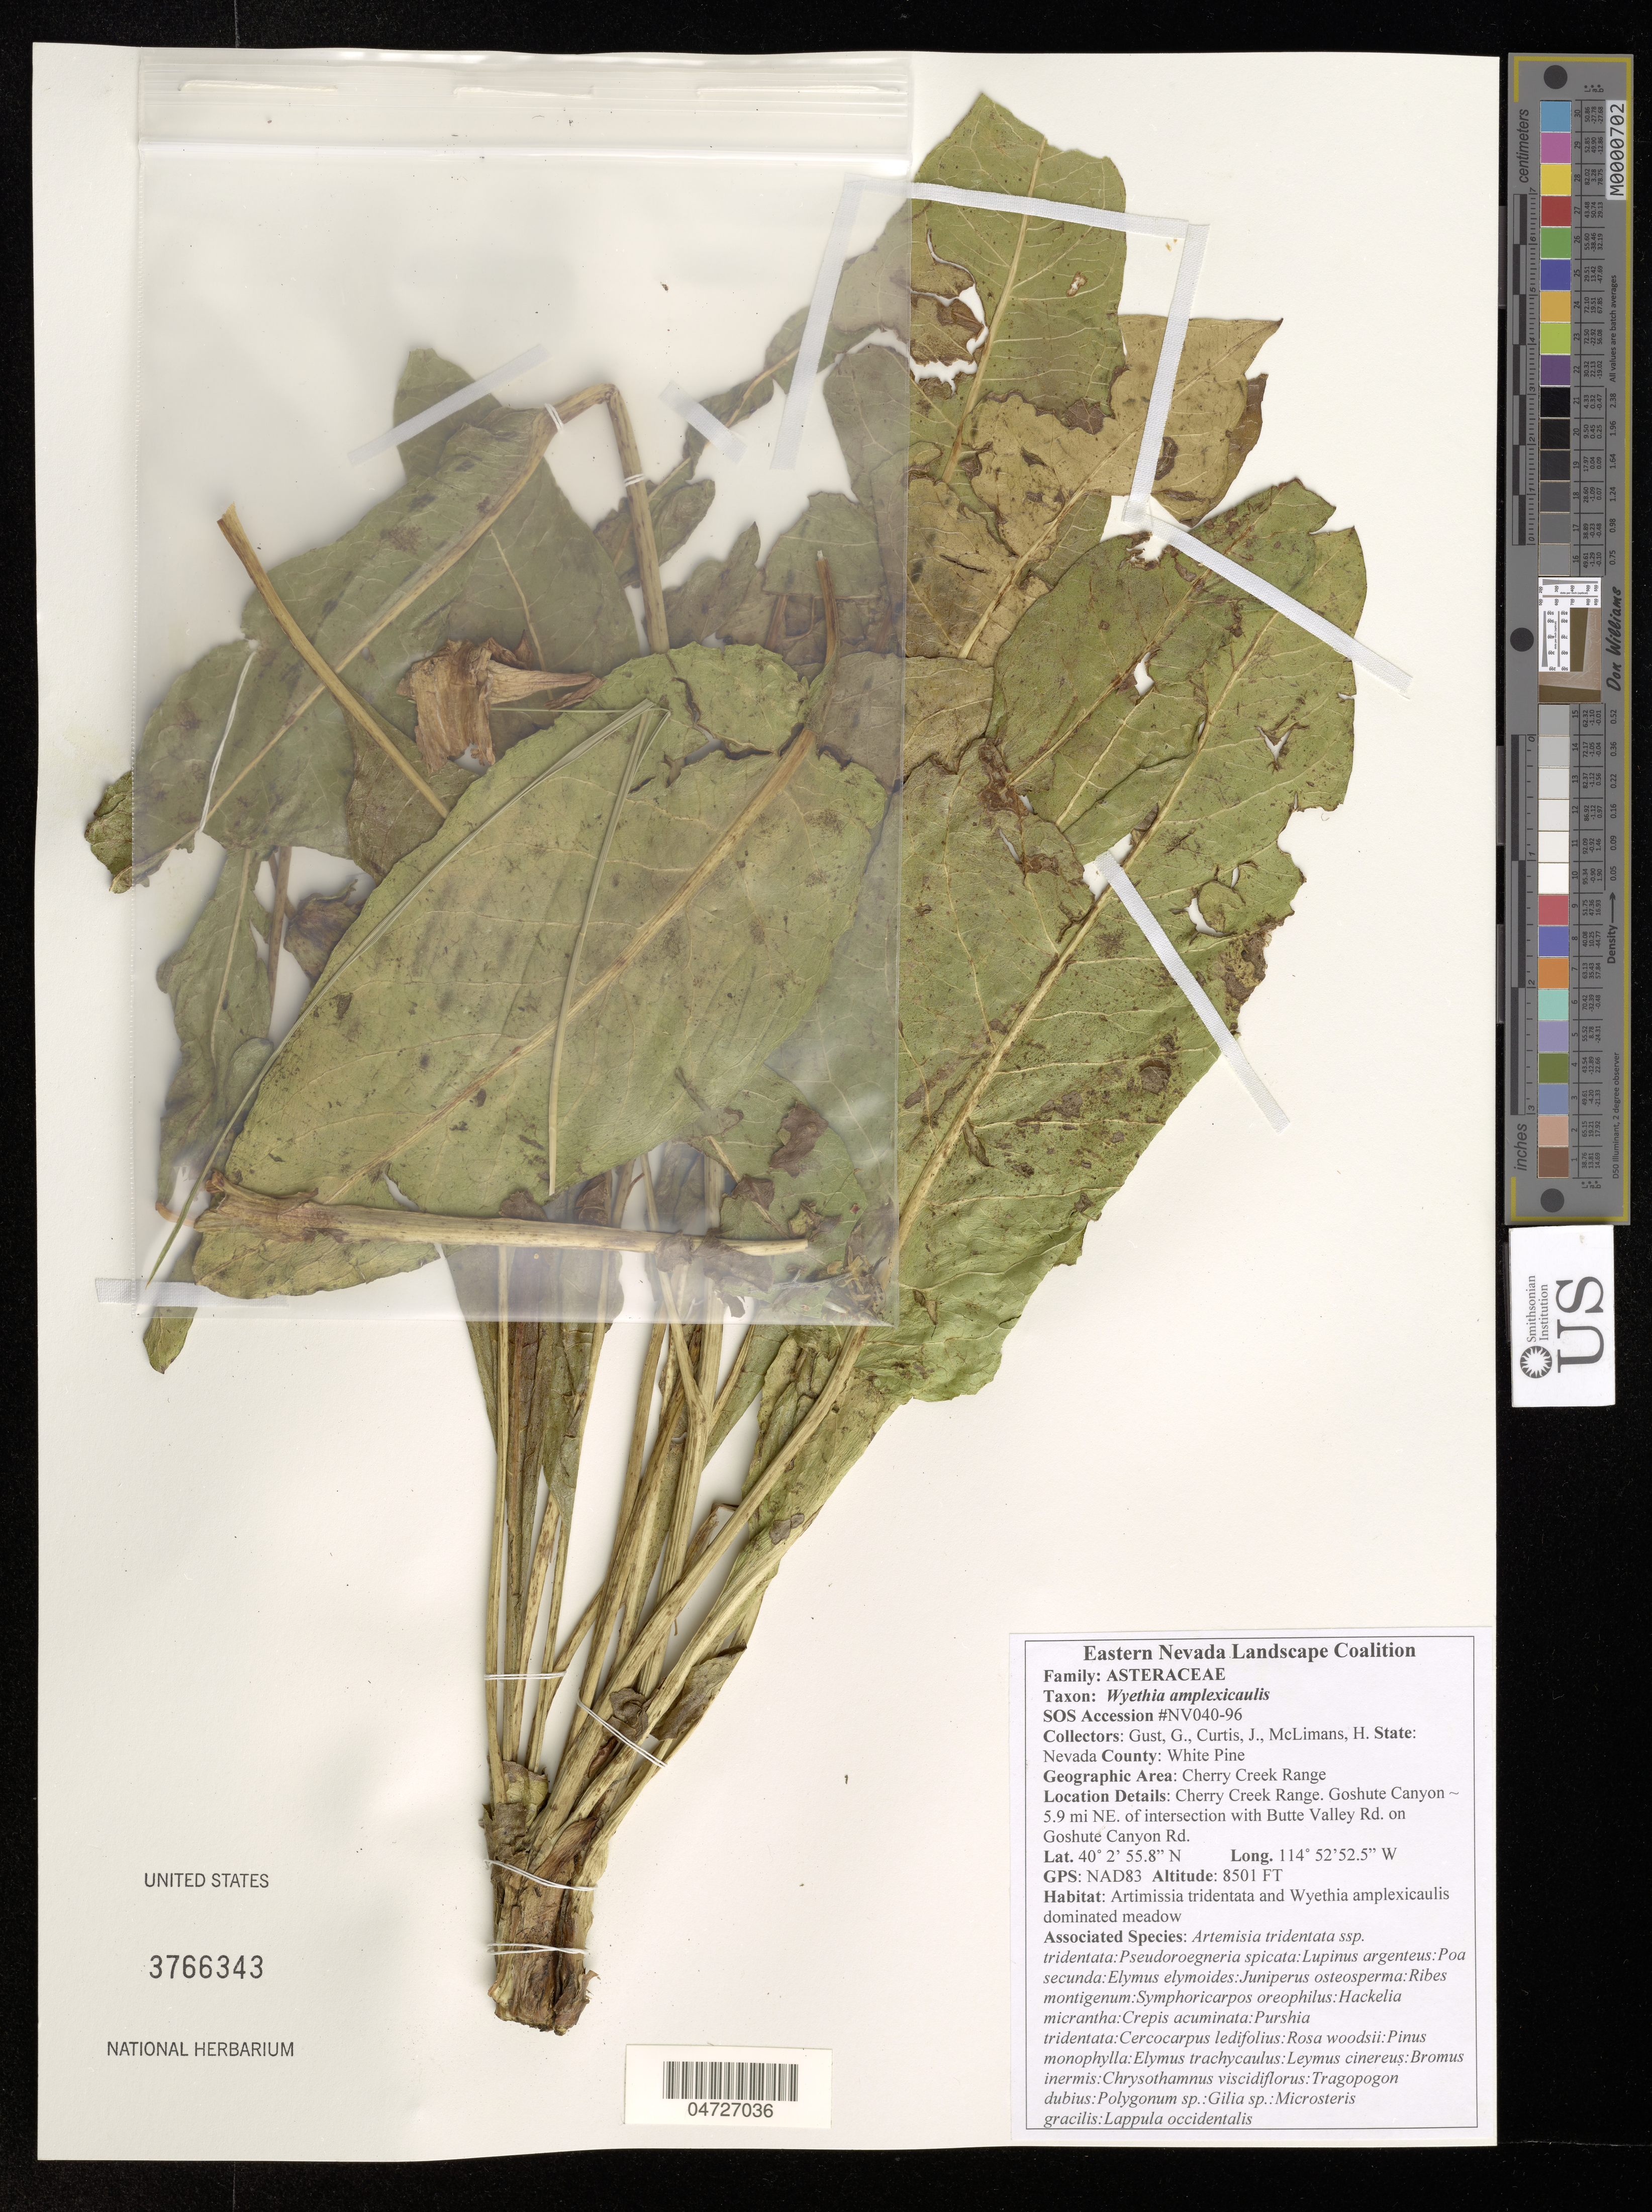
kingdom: Plantae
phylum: Tracheophyta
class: Magnoliopsida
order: Asterales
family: Asteraceae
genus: Wyethia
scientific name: Wyethia amplexicaulis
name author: Nutt.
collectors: G. Gust, J. Curtis & H. McLimans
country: United States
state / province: Nevada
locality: County: White Pine. Cherry Creek Range. Cherry Creek Range. Goshute Canyon ~ 5.9 mi NE. of intersection with Butte Valley Rd. on Goshute Canyon Rd.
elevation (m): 2591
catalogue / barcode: US 3766343